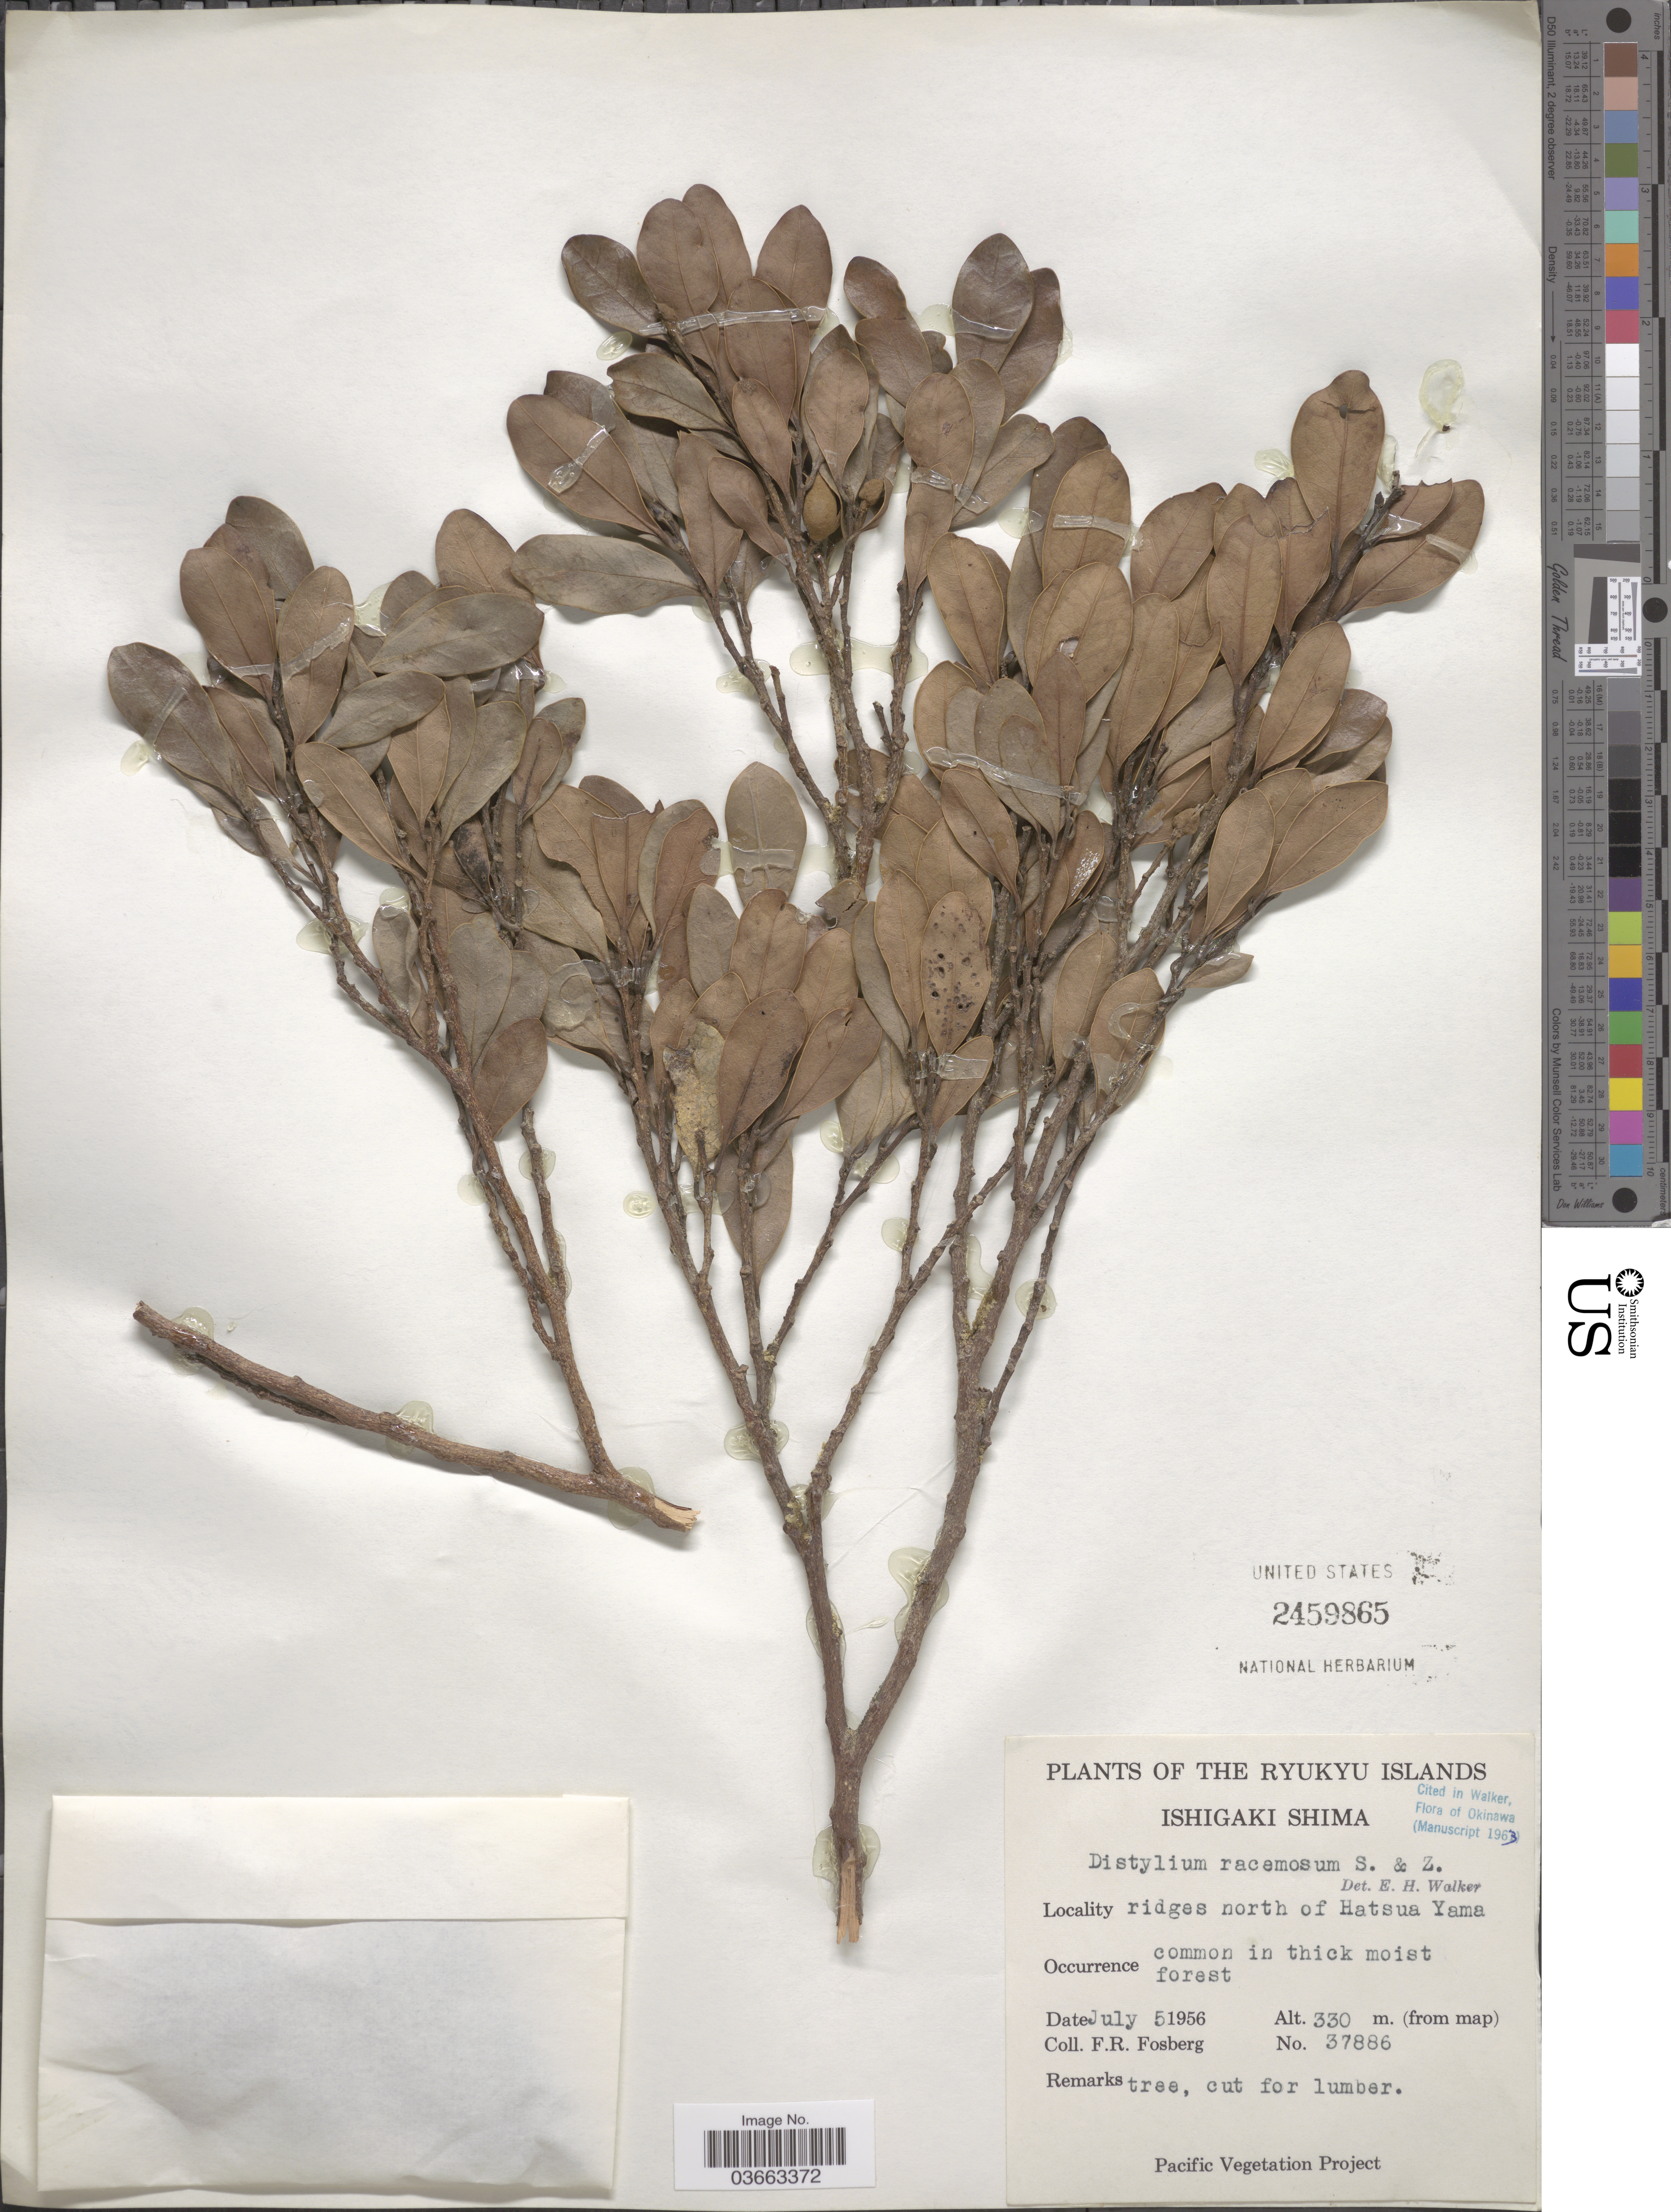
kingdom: Plantae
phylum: Tracheophyta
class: Magnoliopsida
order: Saxifragales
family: Hamamelidaceae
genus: Distylium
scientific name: Distylium racemosum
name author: Siebold & Zucc.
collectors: F. R. Fosberg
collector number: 37886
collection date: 1956-07-05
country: Japan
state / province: Okinawa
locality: The Ryukyu Islands. Ishigaki Shima. Ridges north of Hatsua Yama.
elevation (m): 330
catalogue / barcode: US 2459865